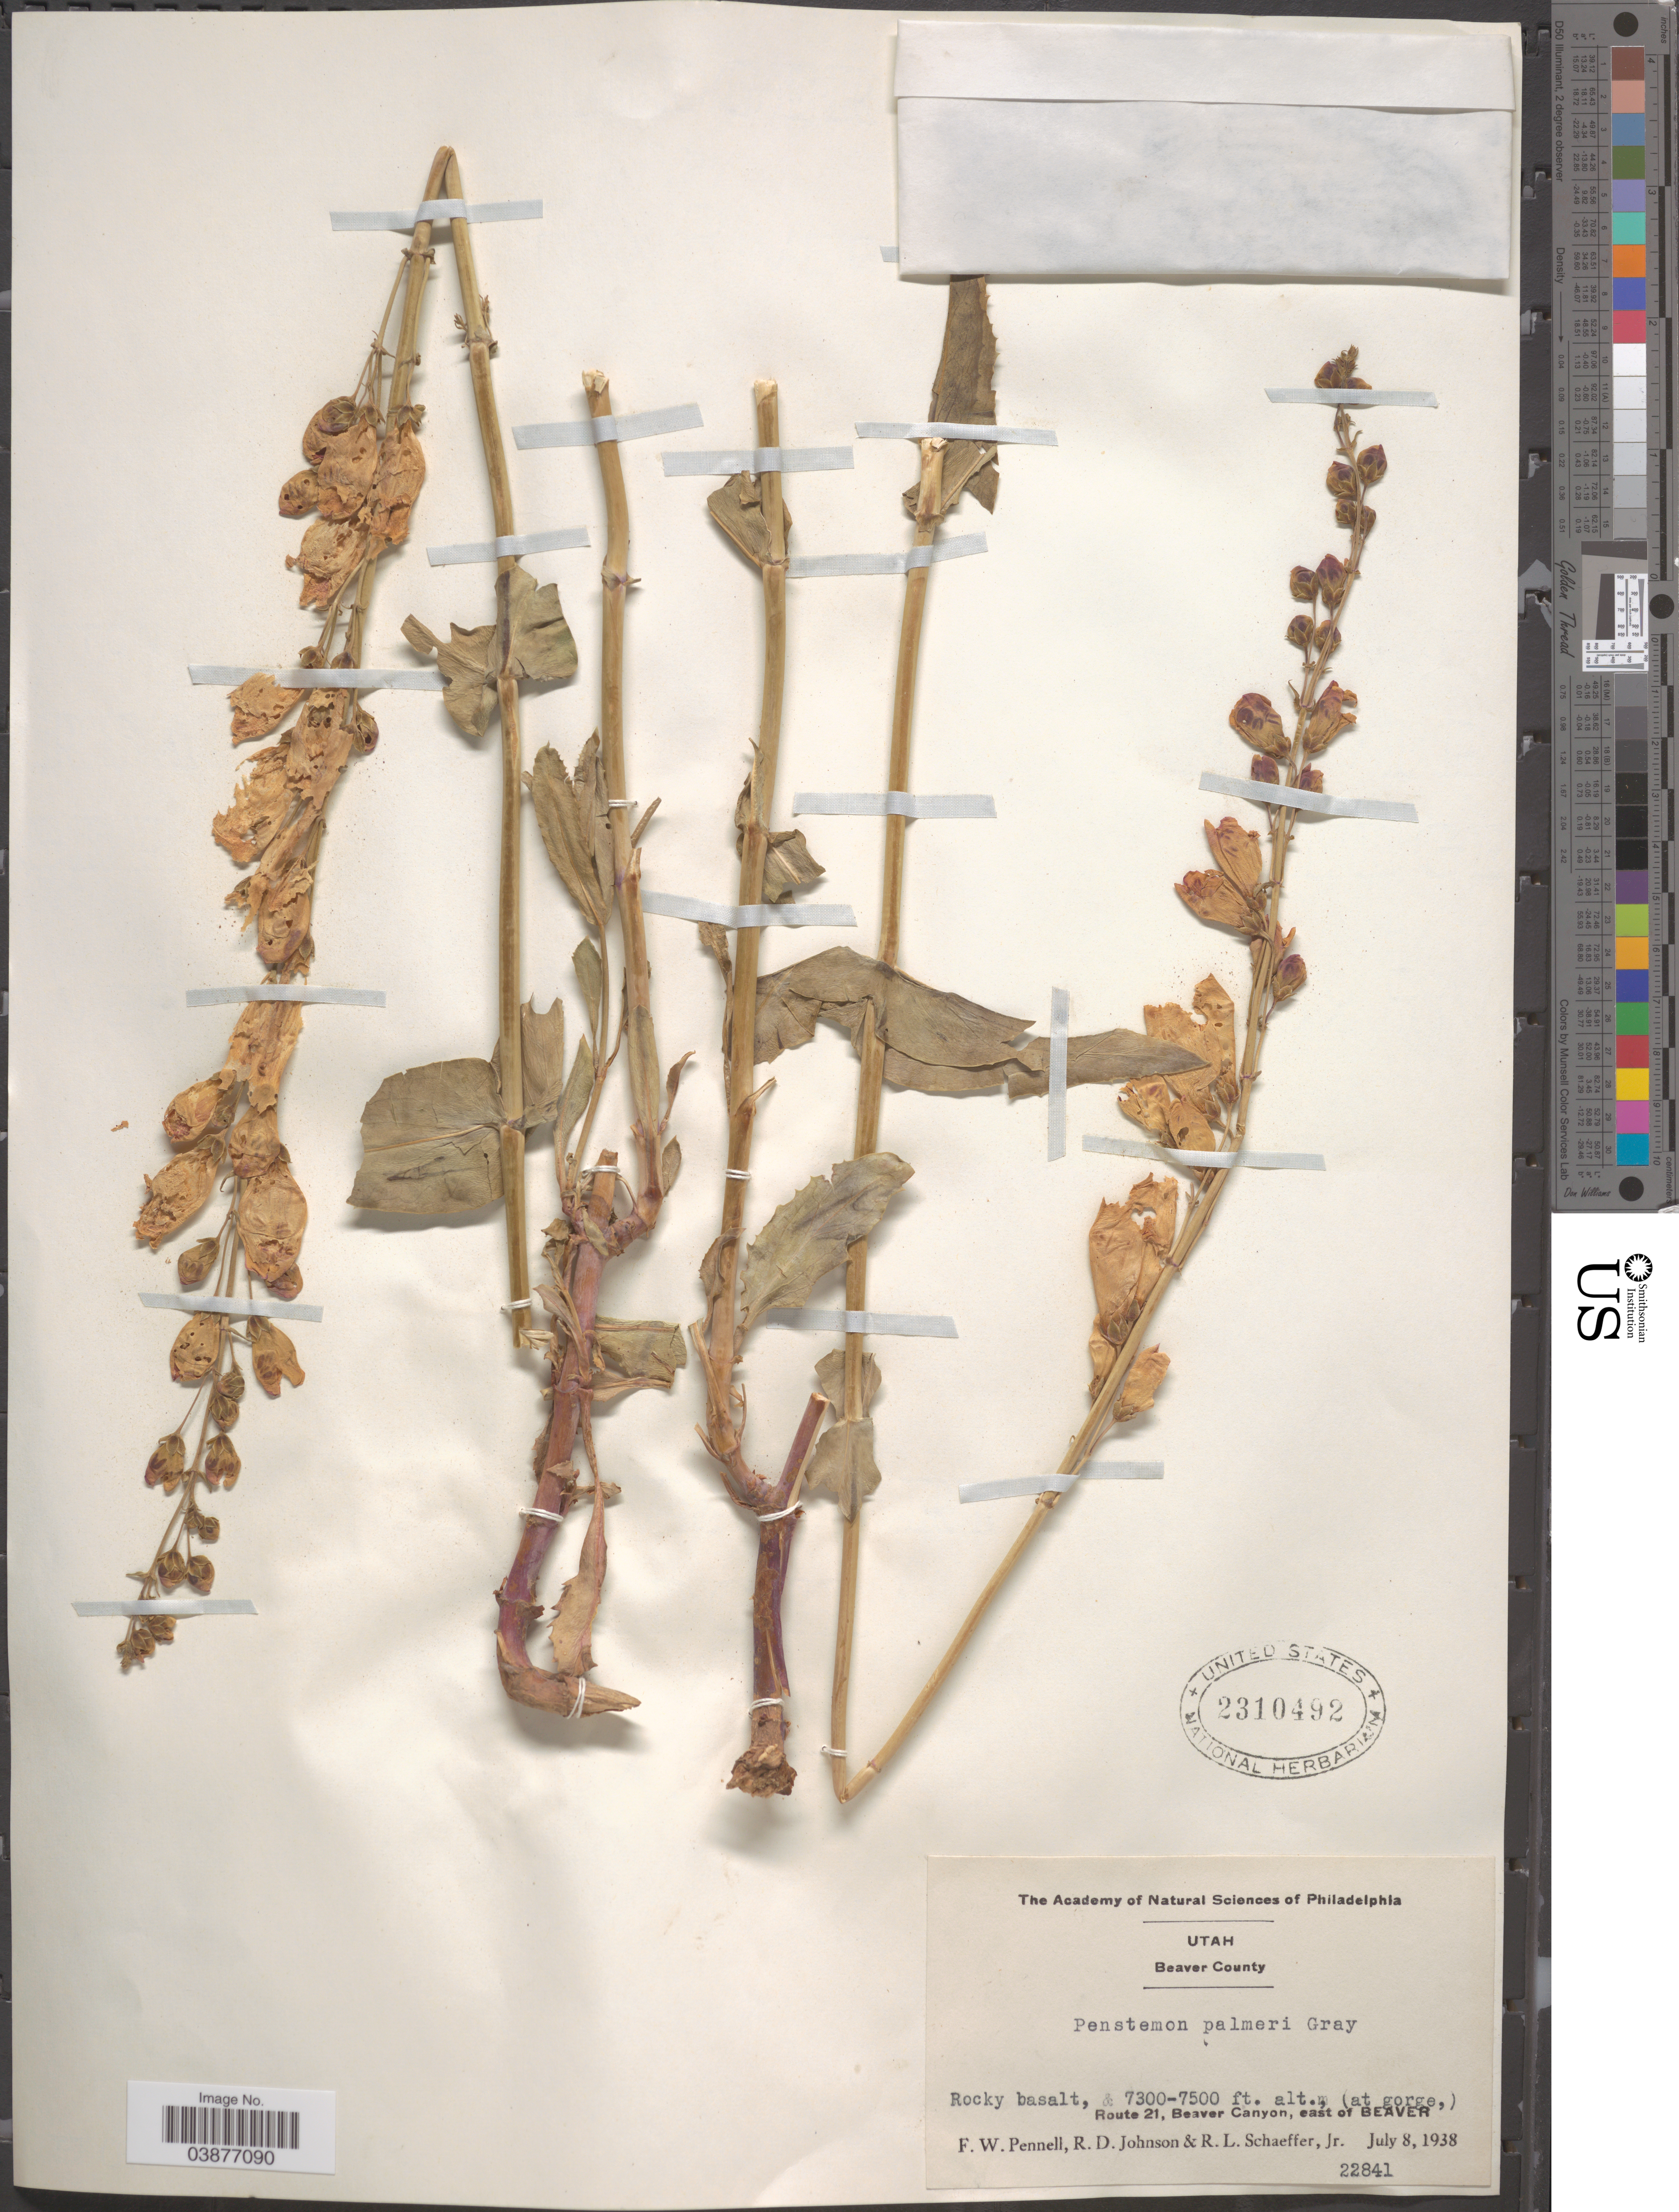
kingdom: Plantae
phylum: Tracheophyta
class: Magnoliopsida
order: Lamiales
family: Plantaginaceae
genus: Penstemon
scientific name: Penstemon palmeri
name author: A. Gray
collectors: F. W. Pennell, R. D. Johnson & R. L. Schaeffer Jr.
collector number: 22841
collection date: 1938-07-08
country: United States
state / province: Utah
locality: Beaver County. Route 21, Beaver Canyon, east of Beaver.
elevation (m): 2225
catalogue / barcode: US 2310492